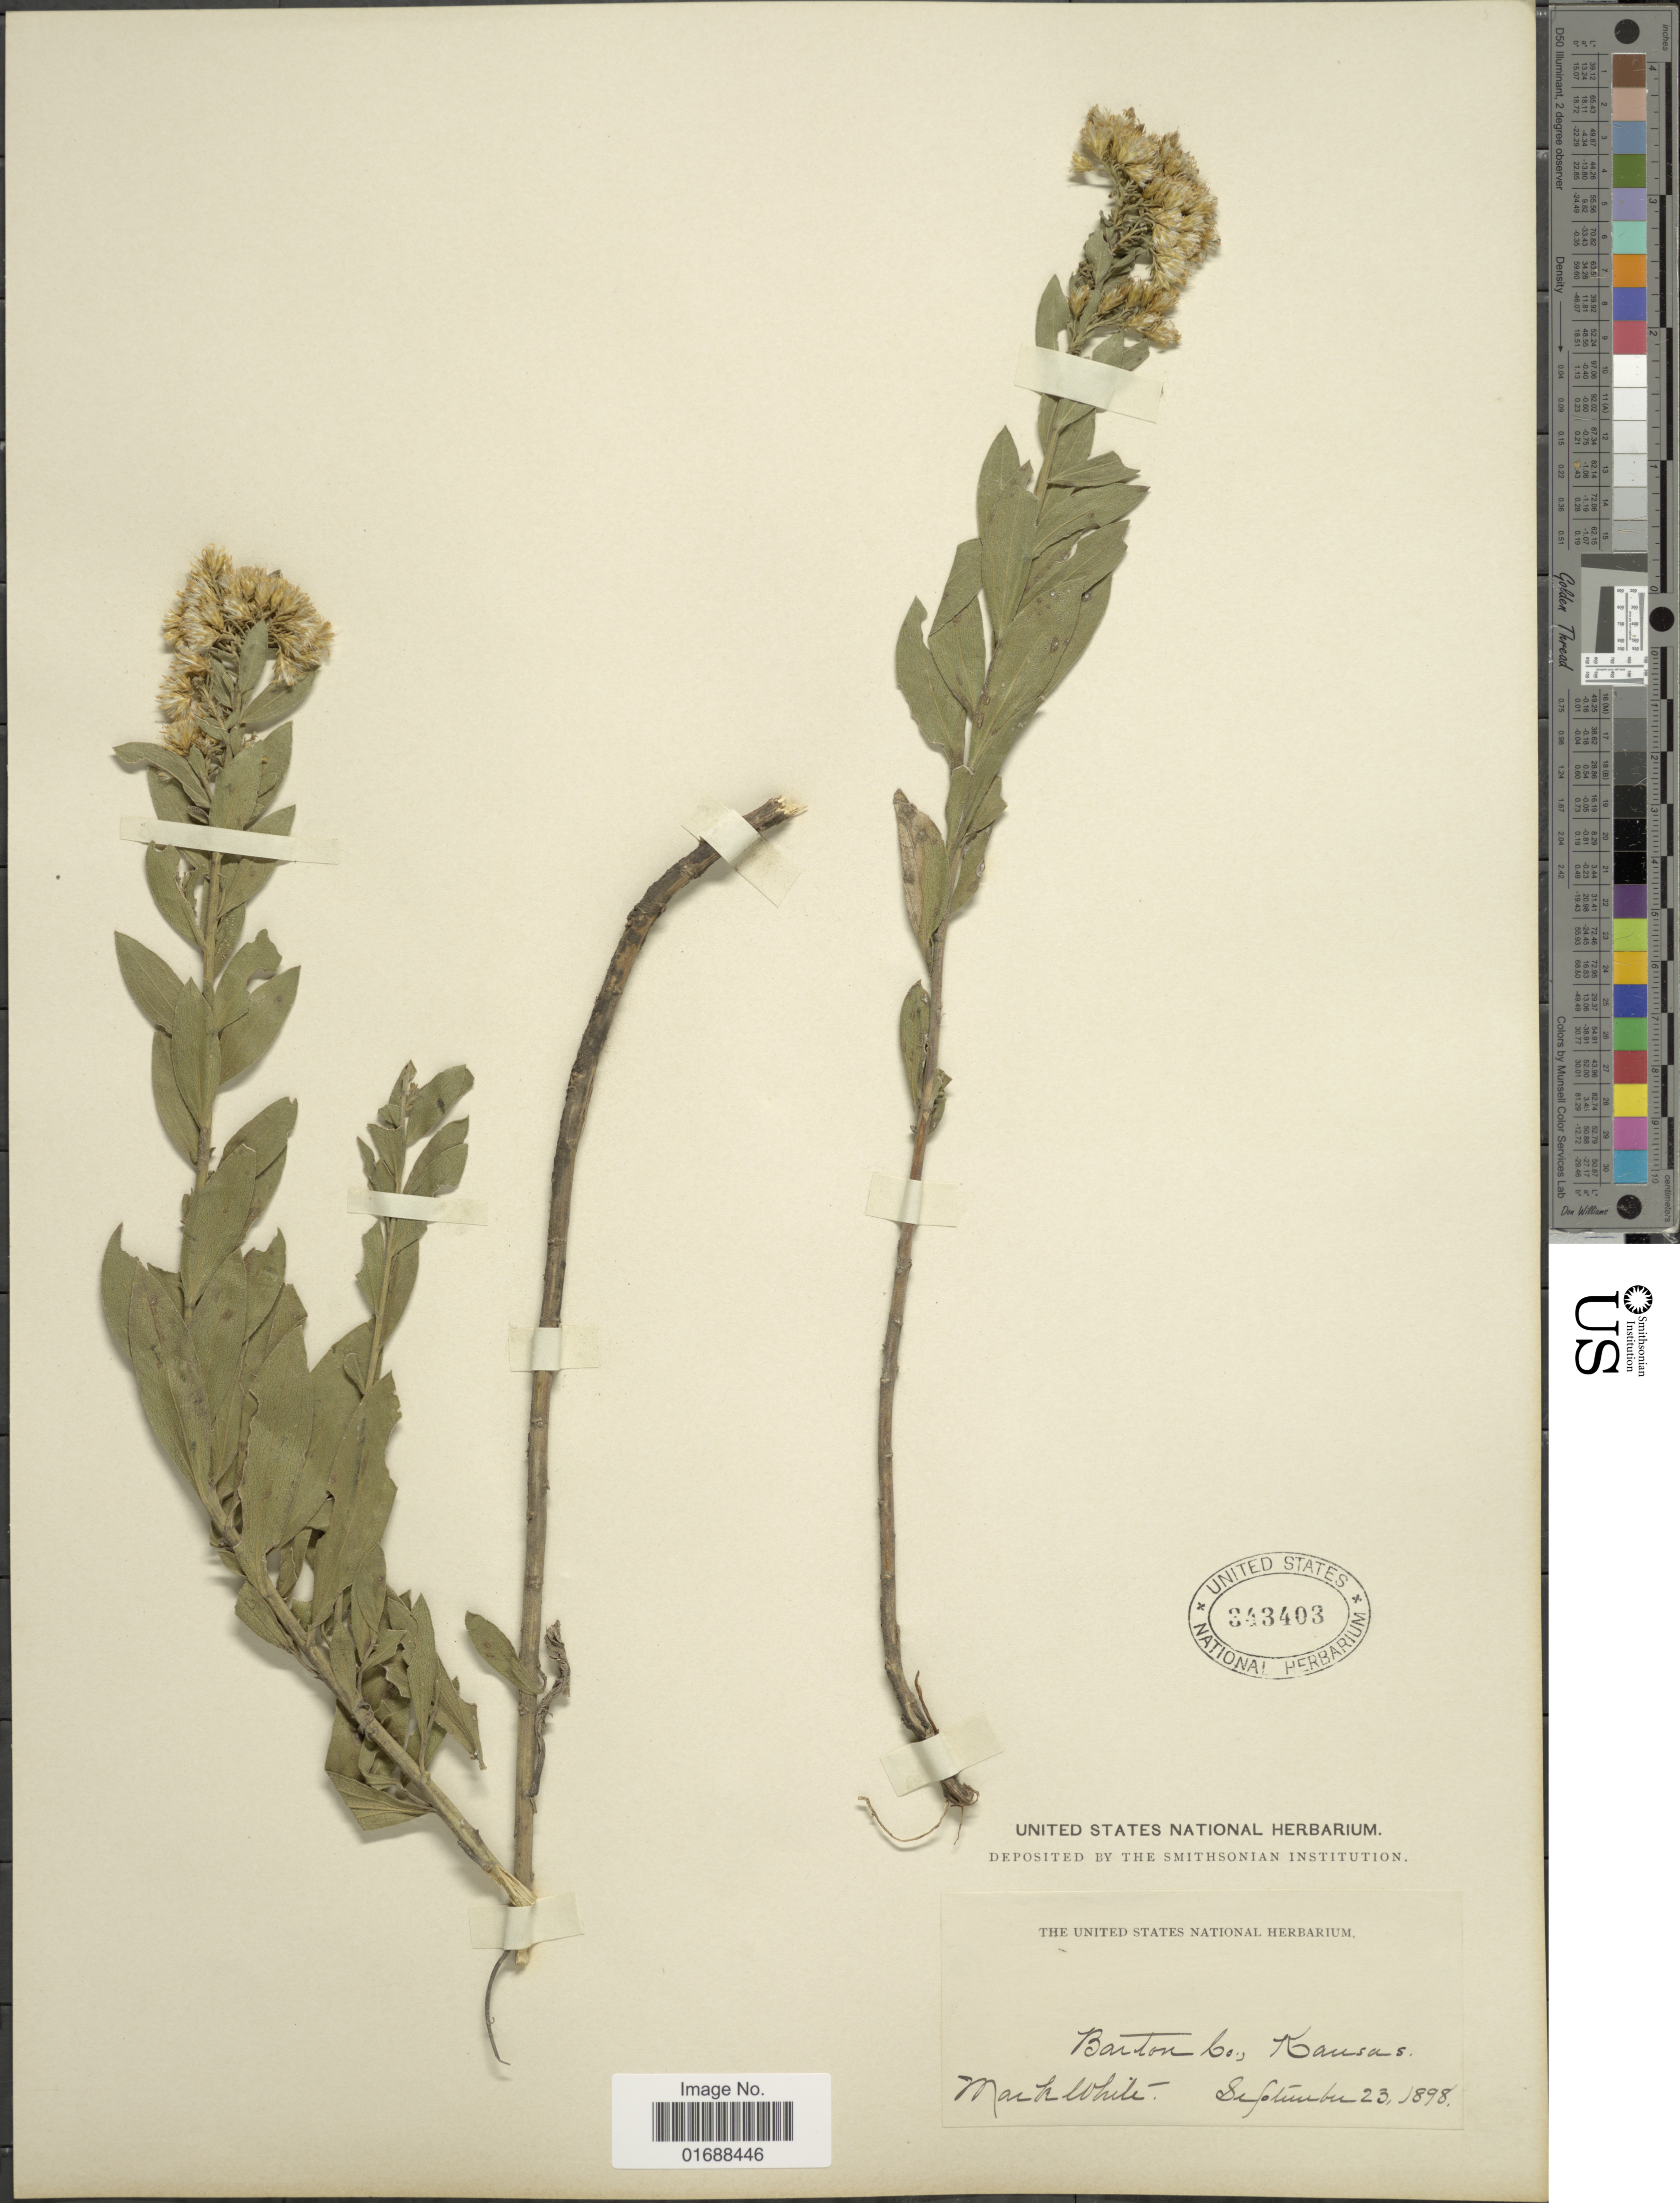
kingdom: Plantae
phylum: Tracheophyta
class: Magnoliopsida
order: Asterales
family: Asteraceae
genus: Solidago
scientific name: Solidago mollis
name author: Bartl.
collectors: M. White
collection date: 1898-09-23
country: United States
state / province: Kansas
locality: Barton Co., Kansas.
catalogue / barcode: US 343403